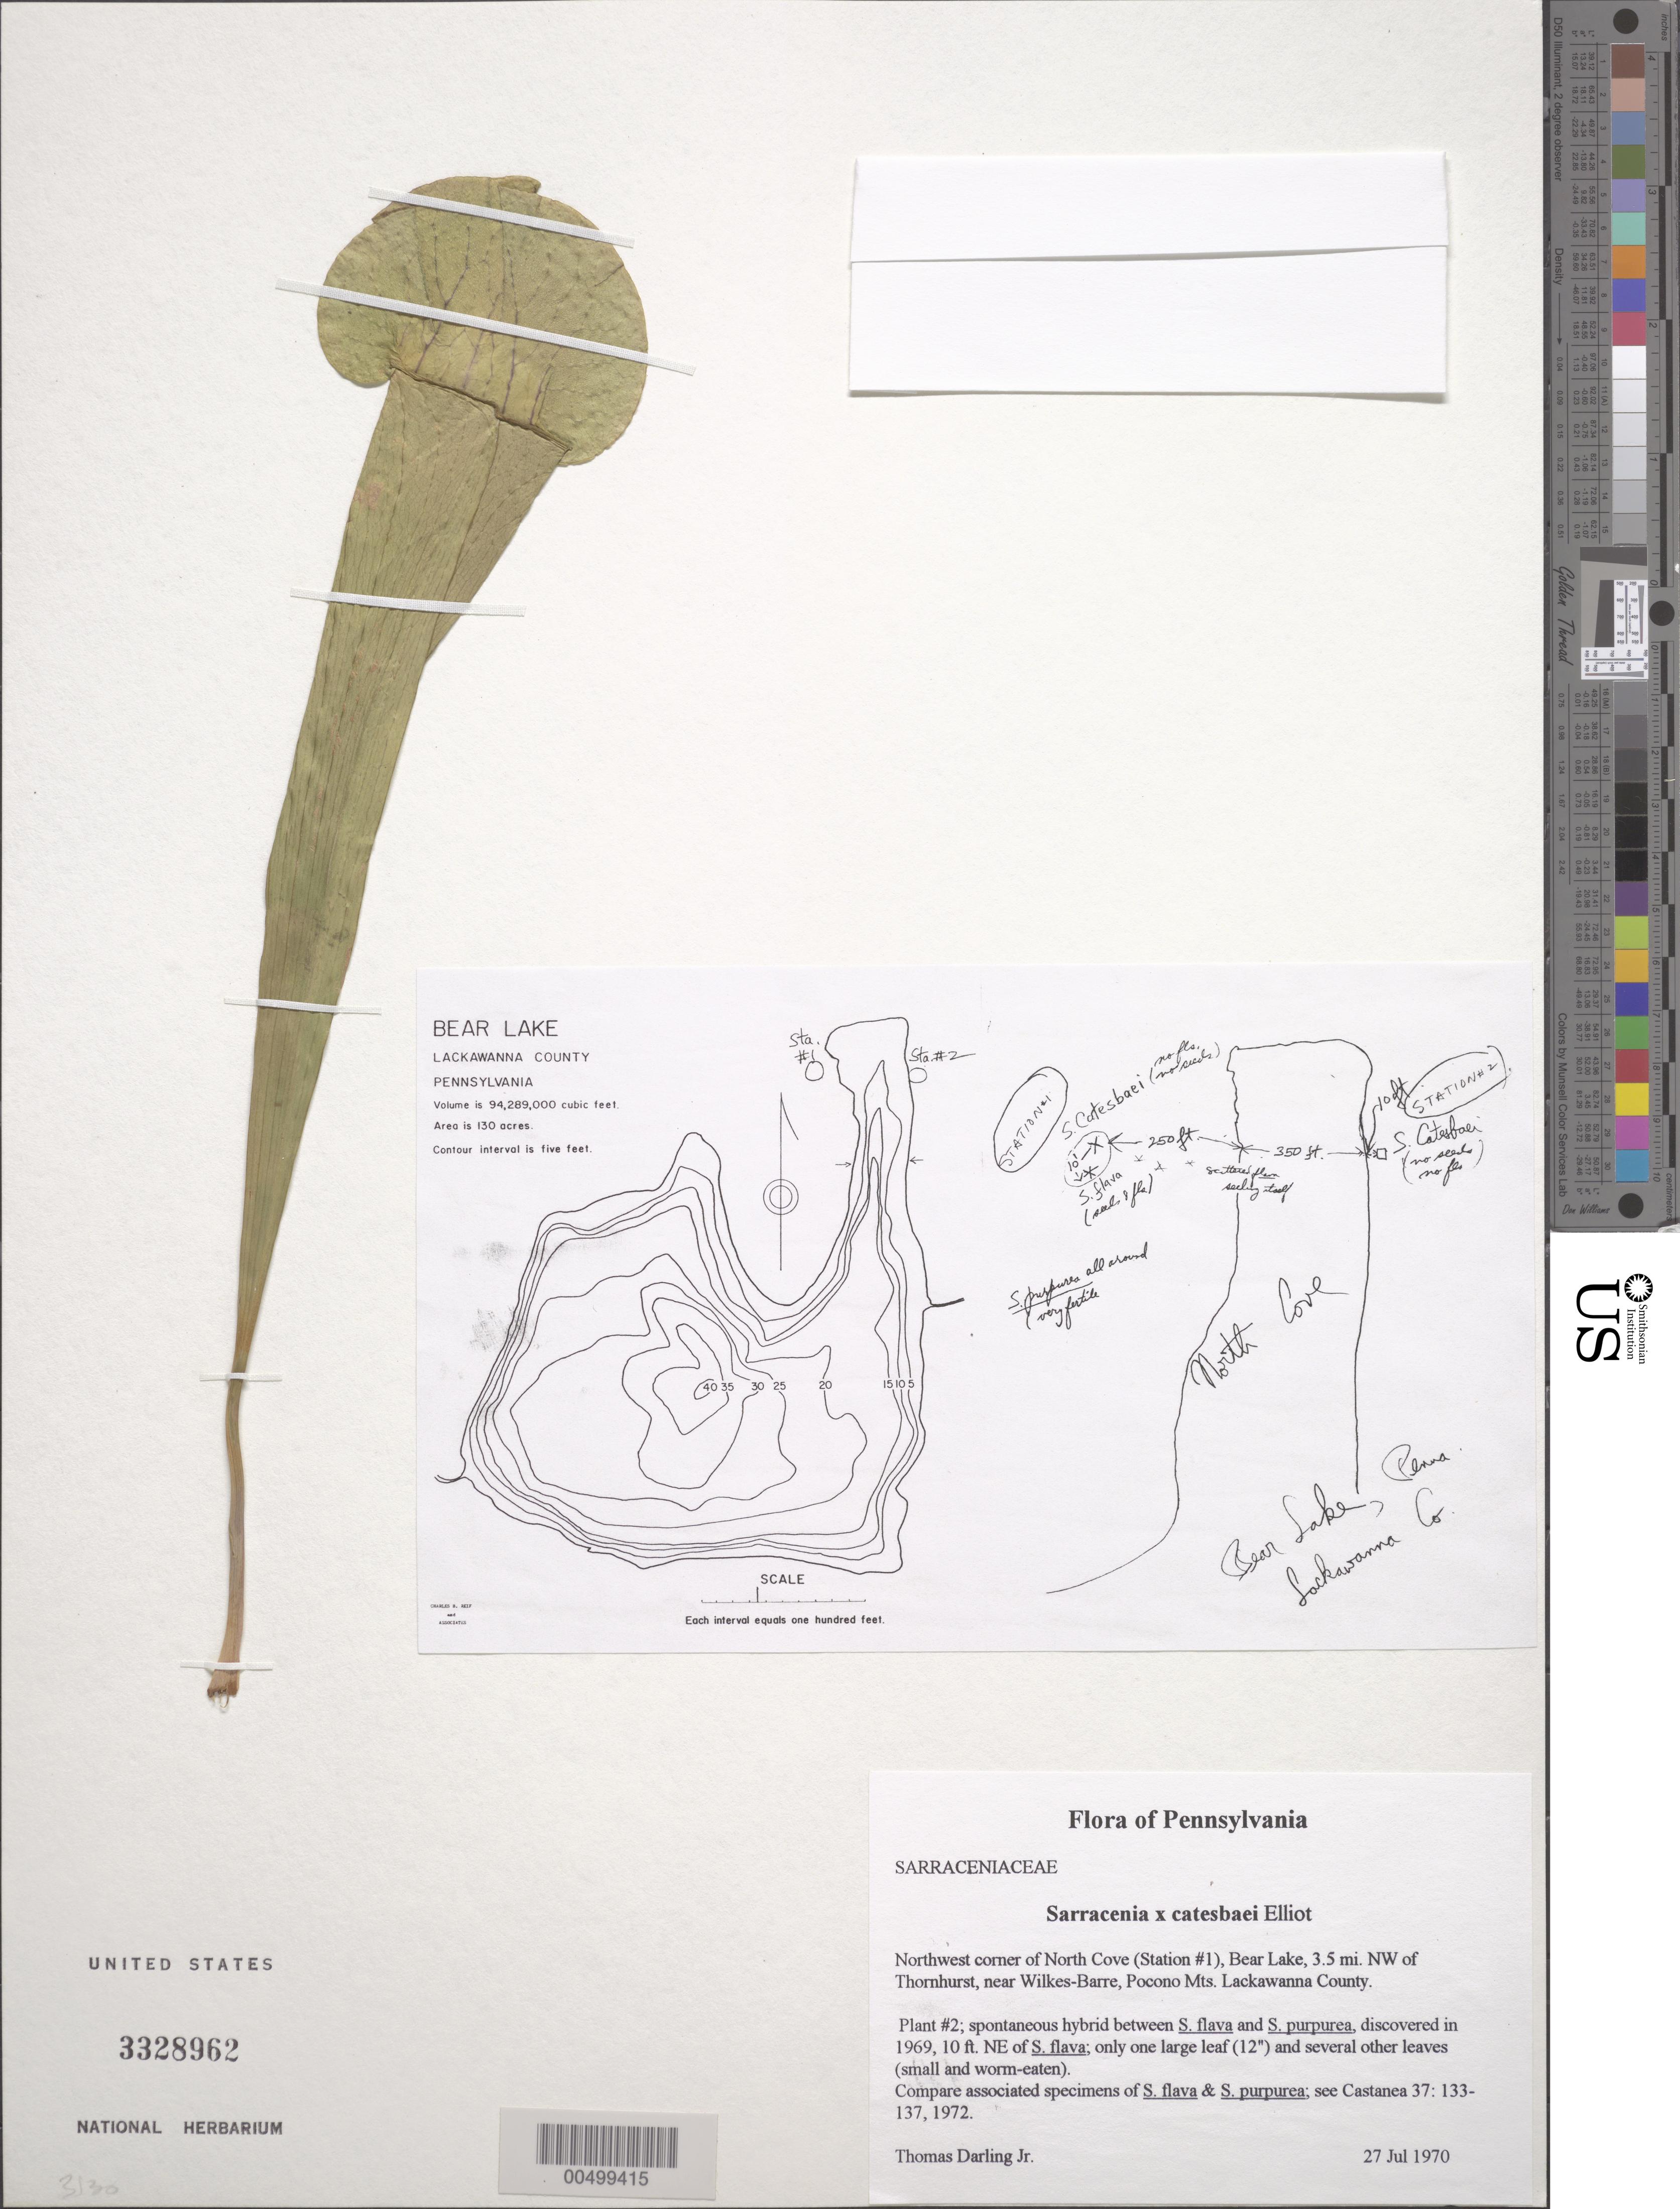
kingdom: Plantae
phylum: Tracheophyta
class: Magnoliopsida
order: Ericales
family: Sarraceniaceae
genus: Sarracenia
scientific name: Sarracenia catesbaei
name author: Elliott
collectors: T. Darling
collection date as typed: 27 Jul 1970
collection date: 1970-07-27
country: United States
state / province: Pennsylvania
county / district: Lackawanna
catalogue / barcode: US 3328962